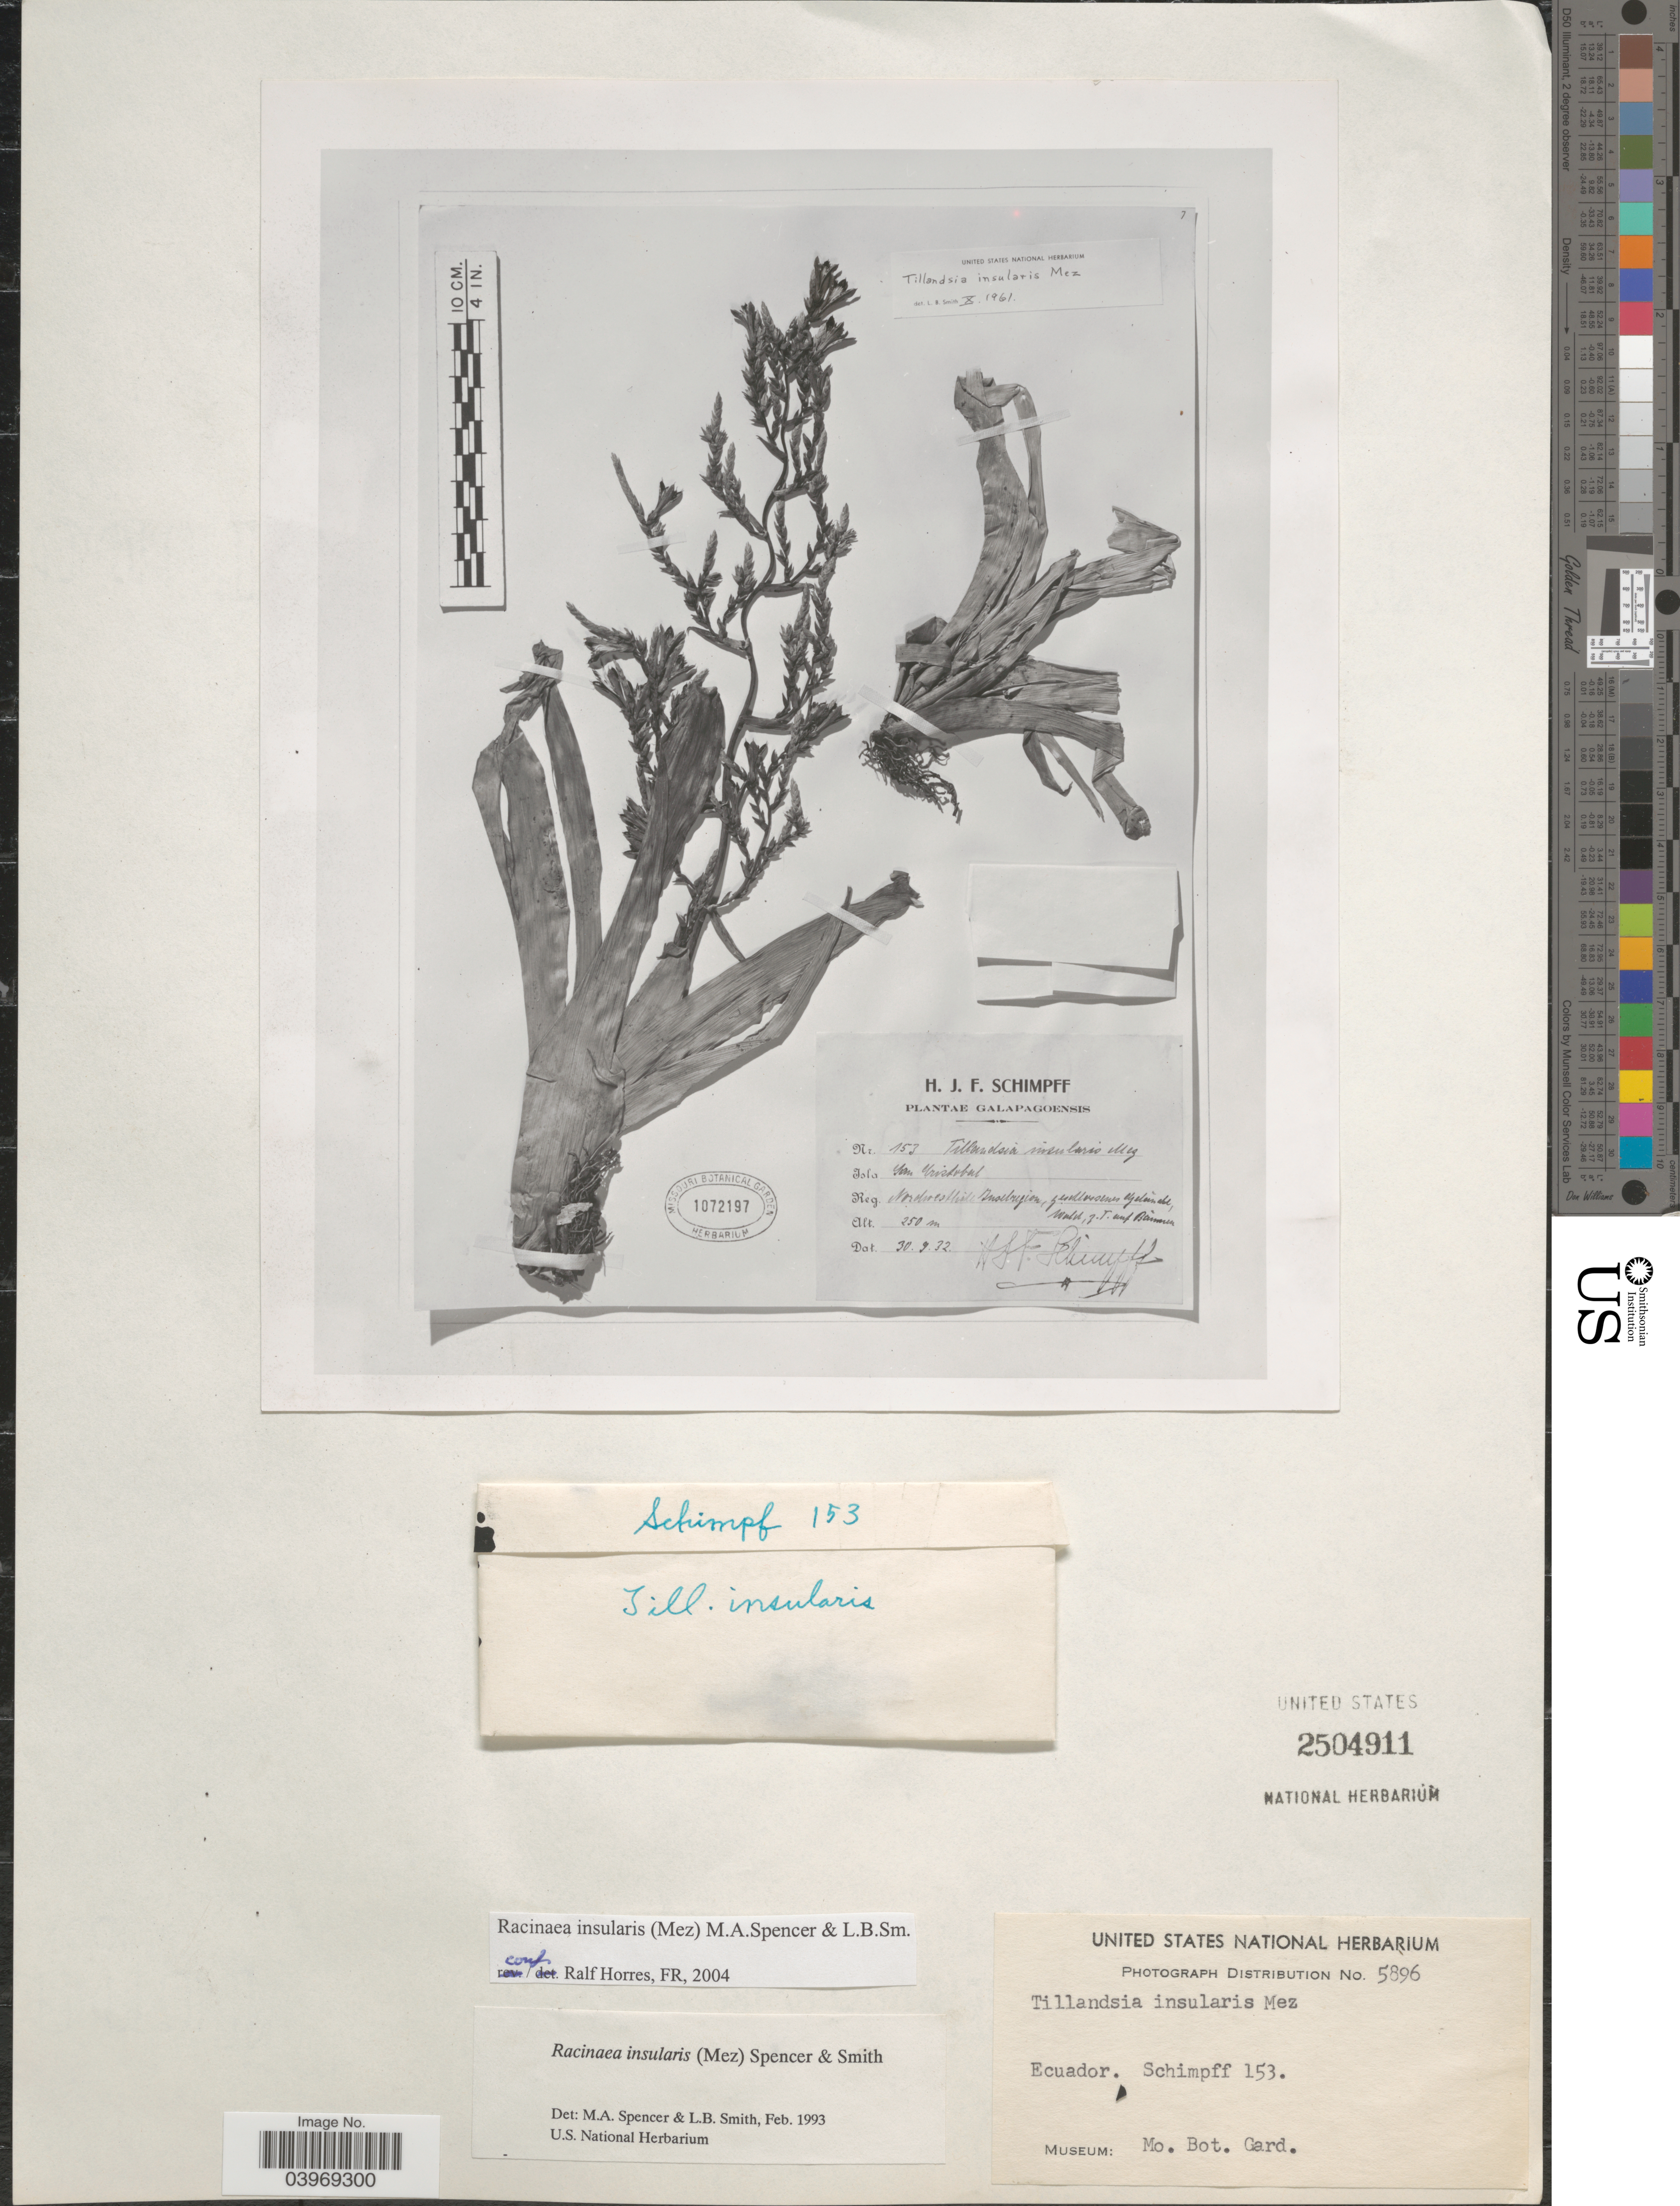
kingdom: Plantae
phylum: Tracheophyta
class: Liliopsida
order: Poales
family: Bromeliaceae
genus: Racinaea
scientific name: Racinaea insularis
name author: (Mez) M.A. Spencer & L.B. Sm.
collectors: H. Schimpff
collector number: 153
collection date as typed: Transcribed d/m/y: 30/9/32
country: Ecuador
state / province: Colón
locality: Galapagoensis. Isla. San Cristobal. Reg. Nordwesthill Insel region. [interpreted]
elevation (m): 250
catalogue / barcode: US 2504911